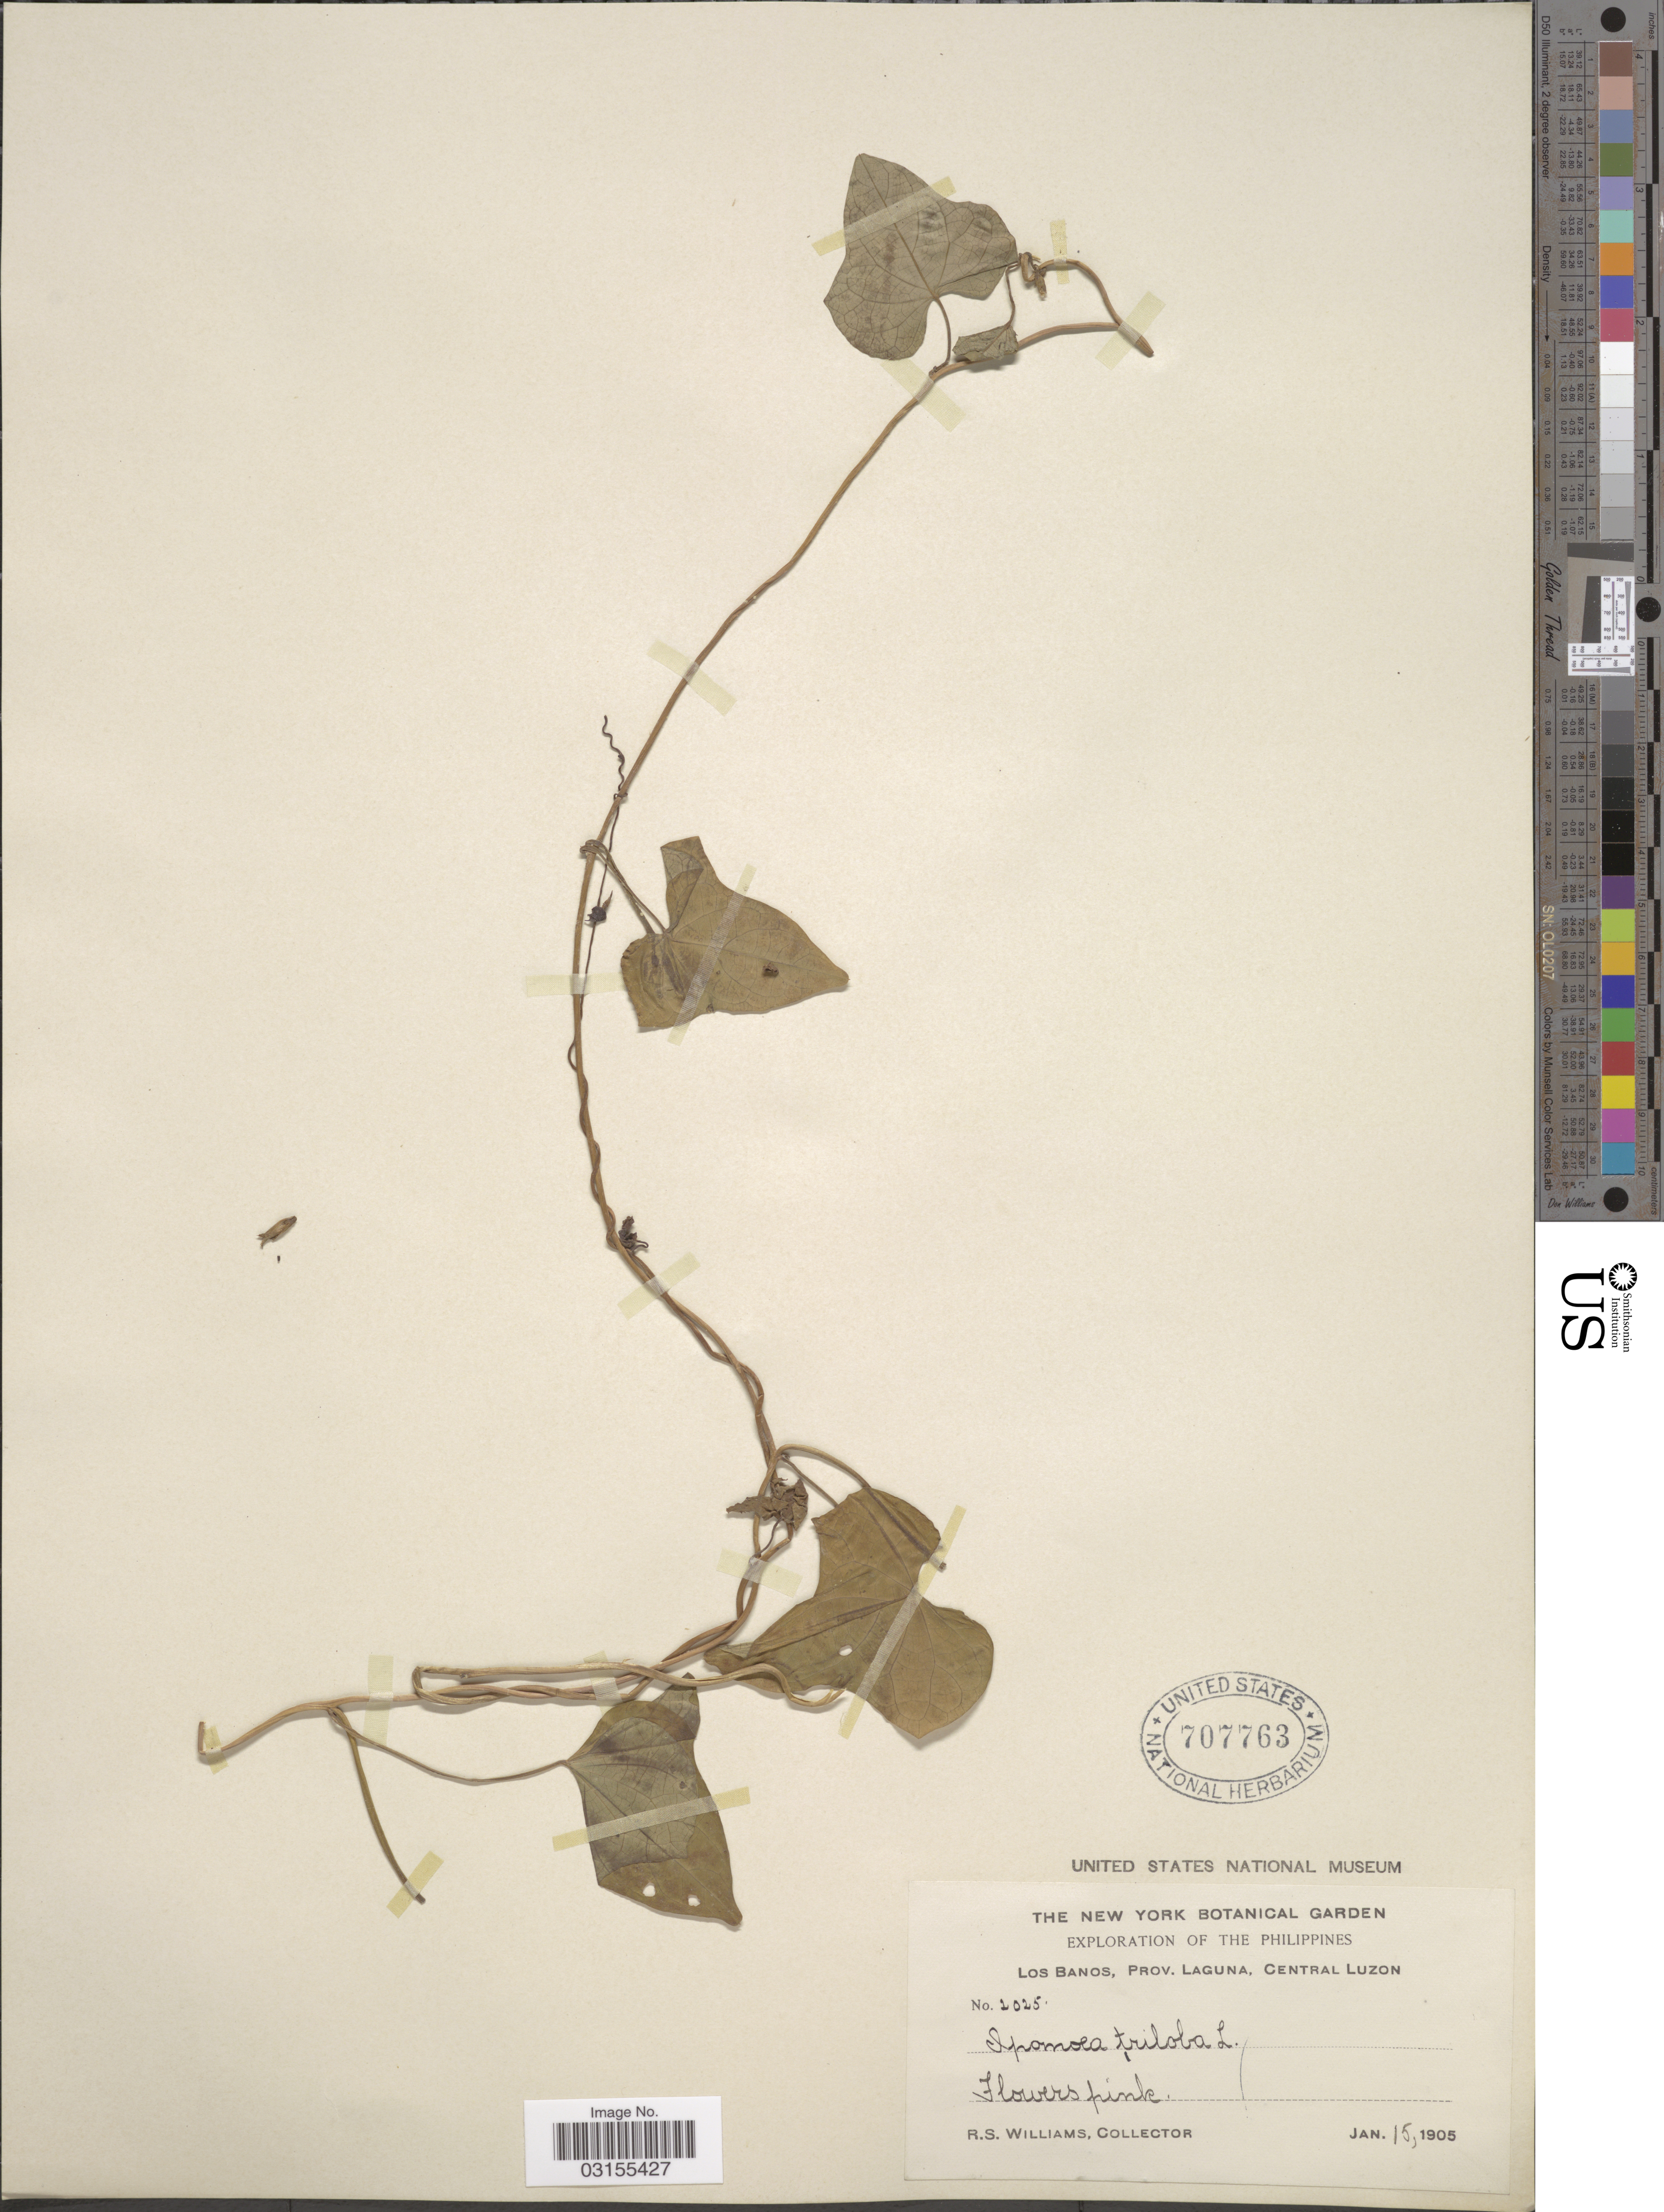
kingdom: Plantae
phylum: Tracheophyta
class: Magnoliopsida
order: Solanales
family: Convolvulaceae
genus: Ipomoea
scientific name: Ipomoea triloba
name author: L.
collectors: R. S. Williams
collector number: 2025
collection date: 1905-01-15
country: Philippines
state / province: Central Luzon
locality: Los Banos, Prov. Laguna, Central Luzon.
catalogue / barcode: US 707763